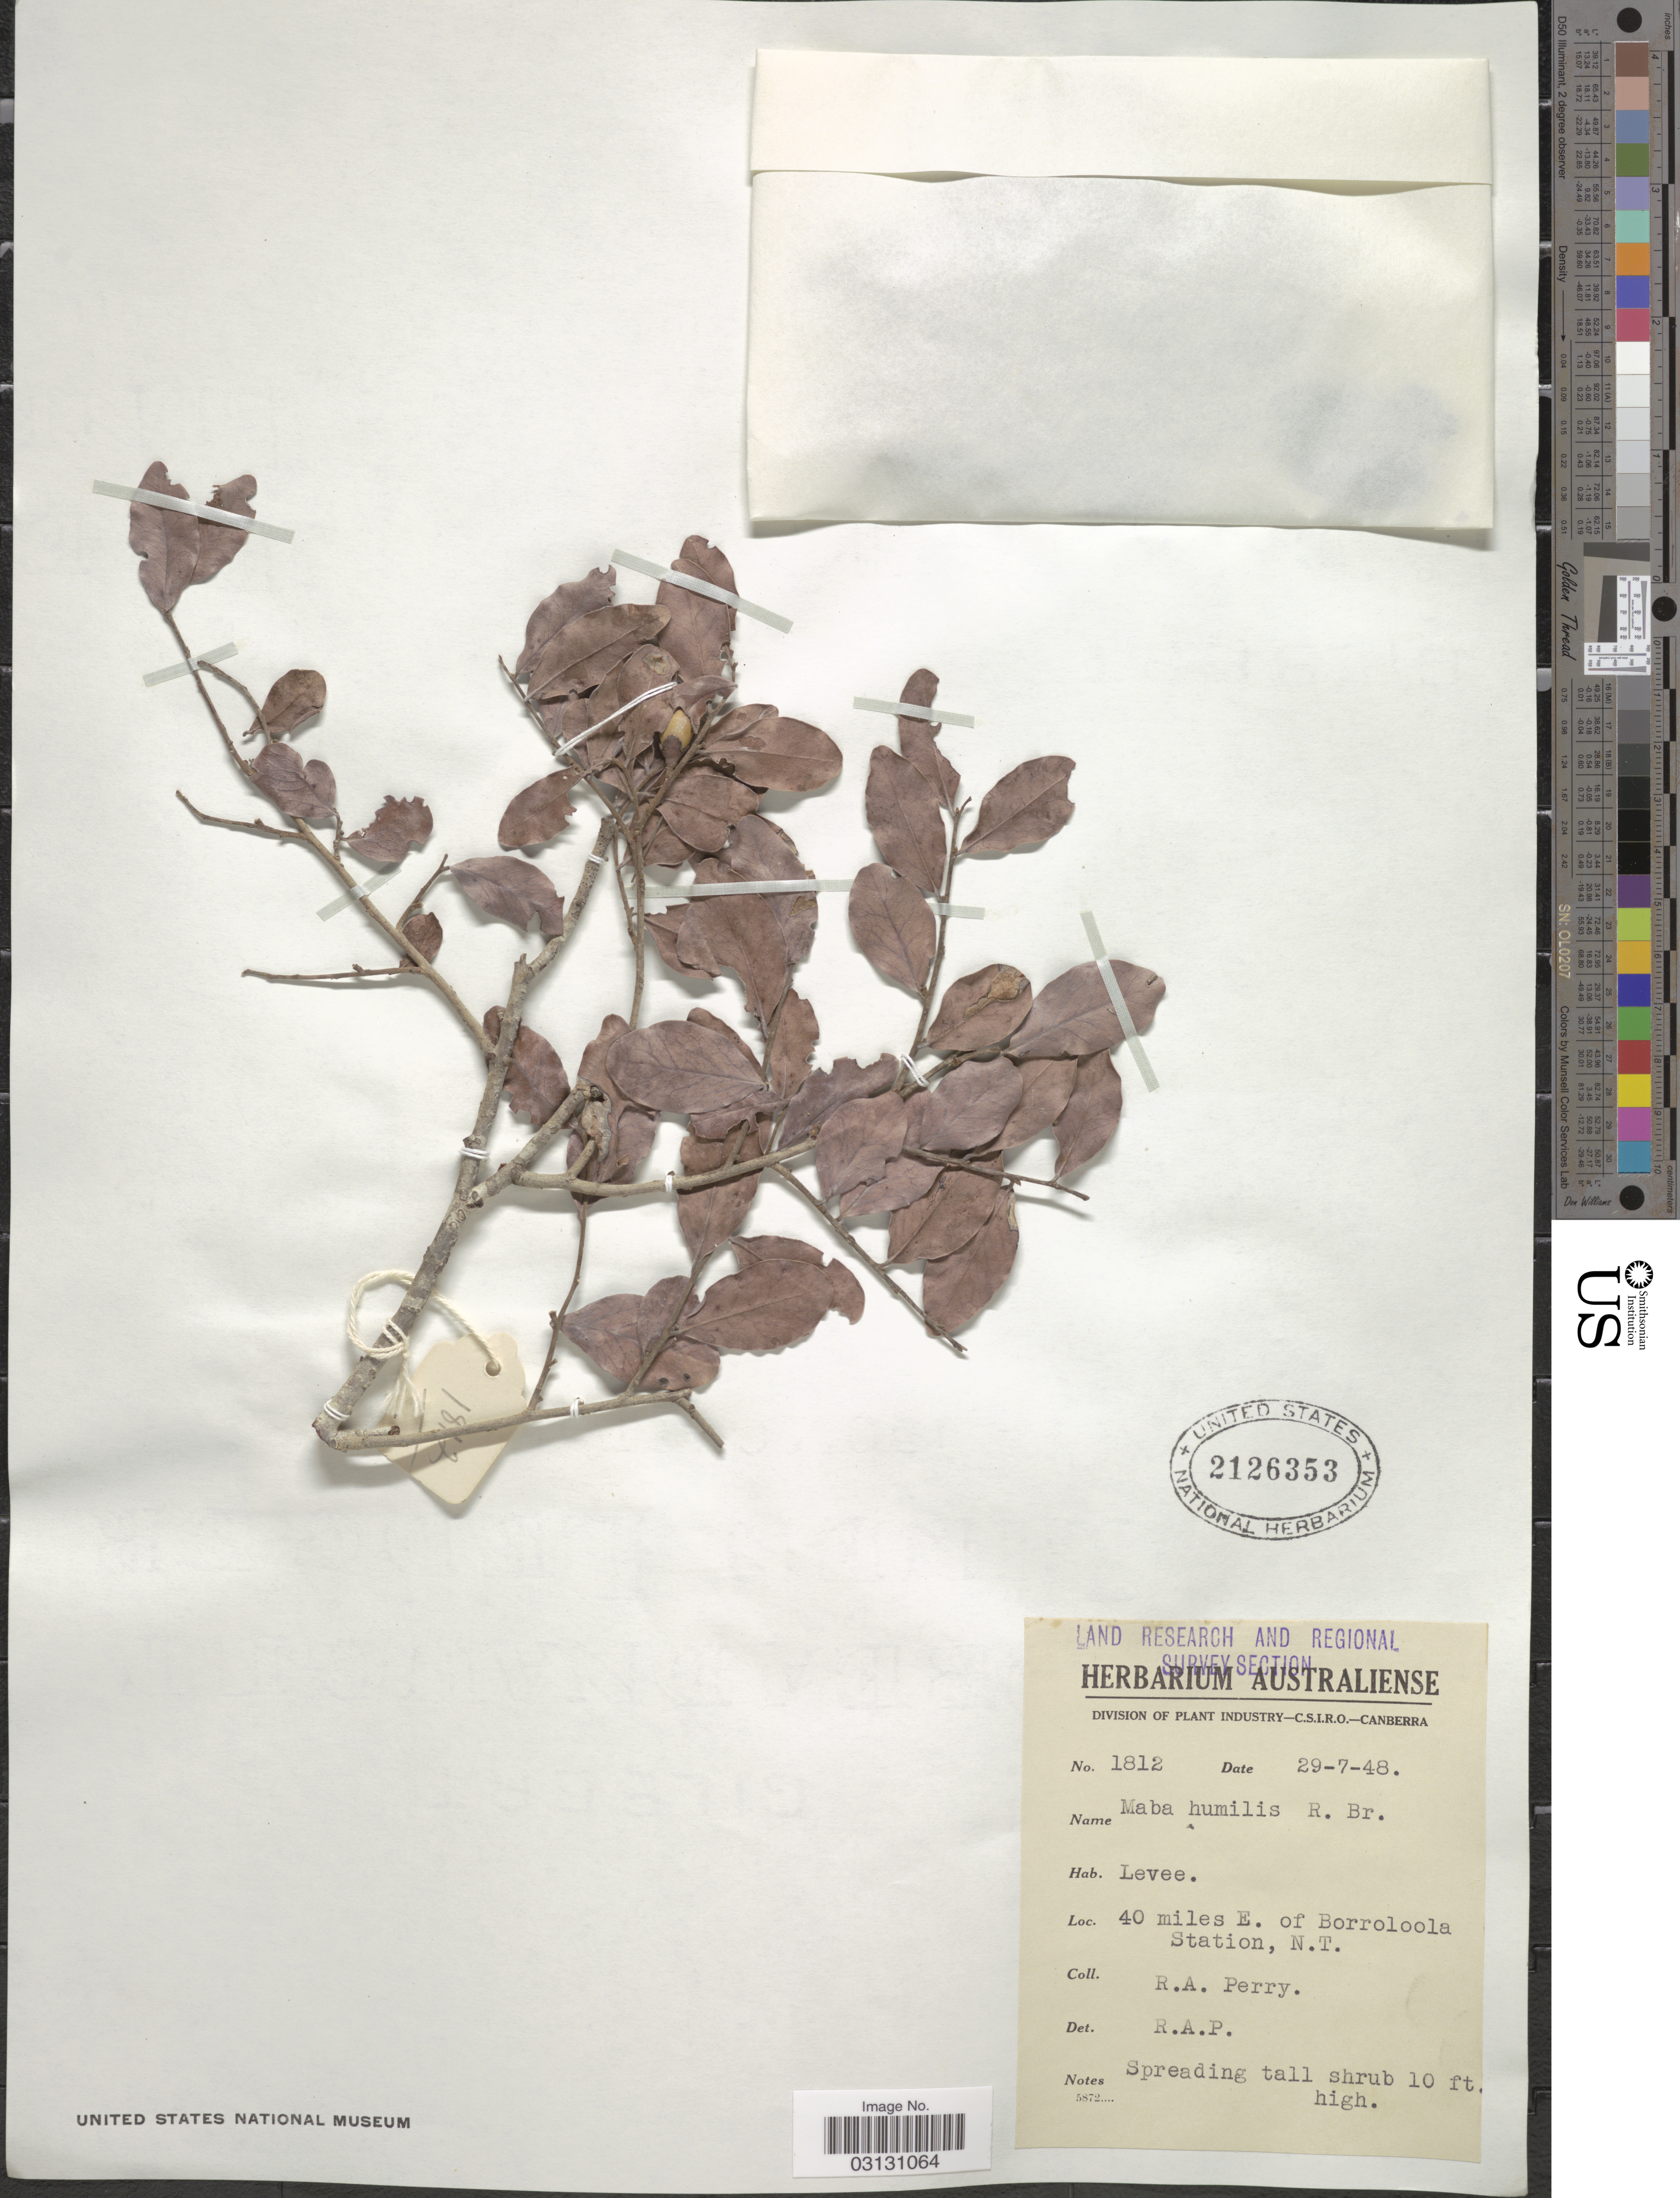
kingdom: Plantae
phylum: Tracheophyta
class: Magnoliopsida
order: Ericales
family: Ebenaceae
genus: Diospyros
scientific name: Diospyros humilis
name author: (R. Br.) F. Muell.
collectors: Perry, R. A.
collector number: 1812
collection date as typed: Transcribed d/m/y: 29/7/48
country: Australia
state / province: Northern Territory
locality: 40 miles E. of Borroloola Station.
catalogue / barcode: US 2126353